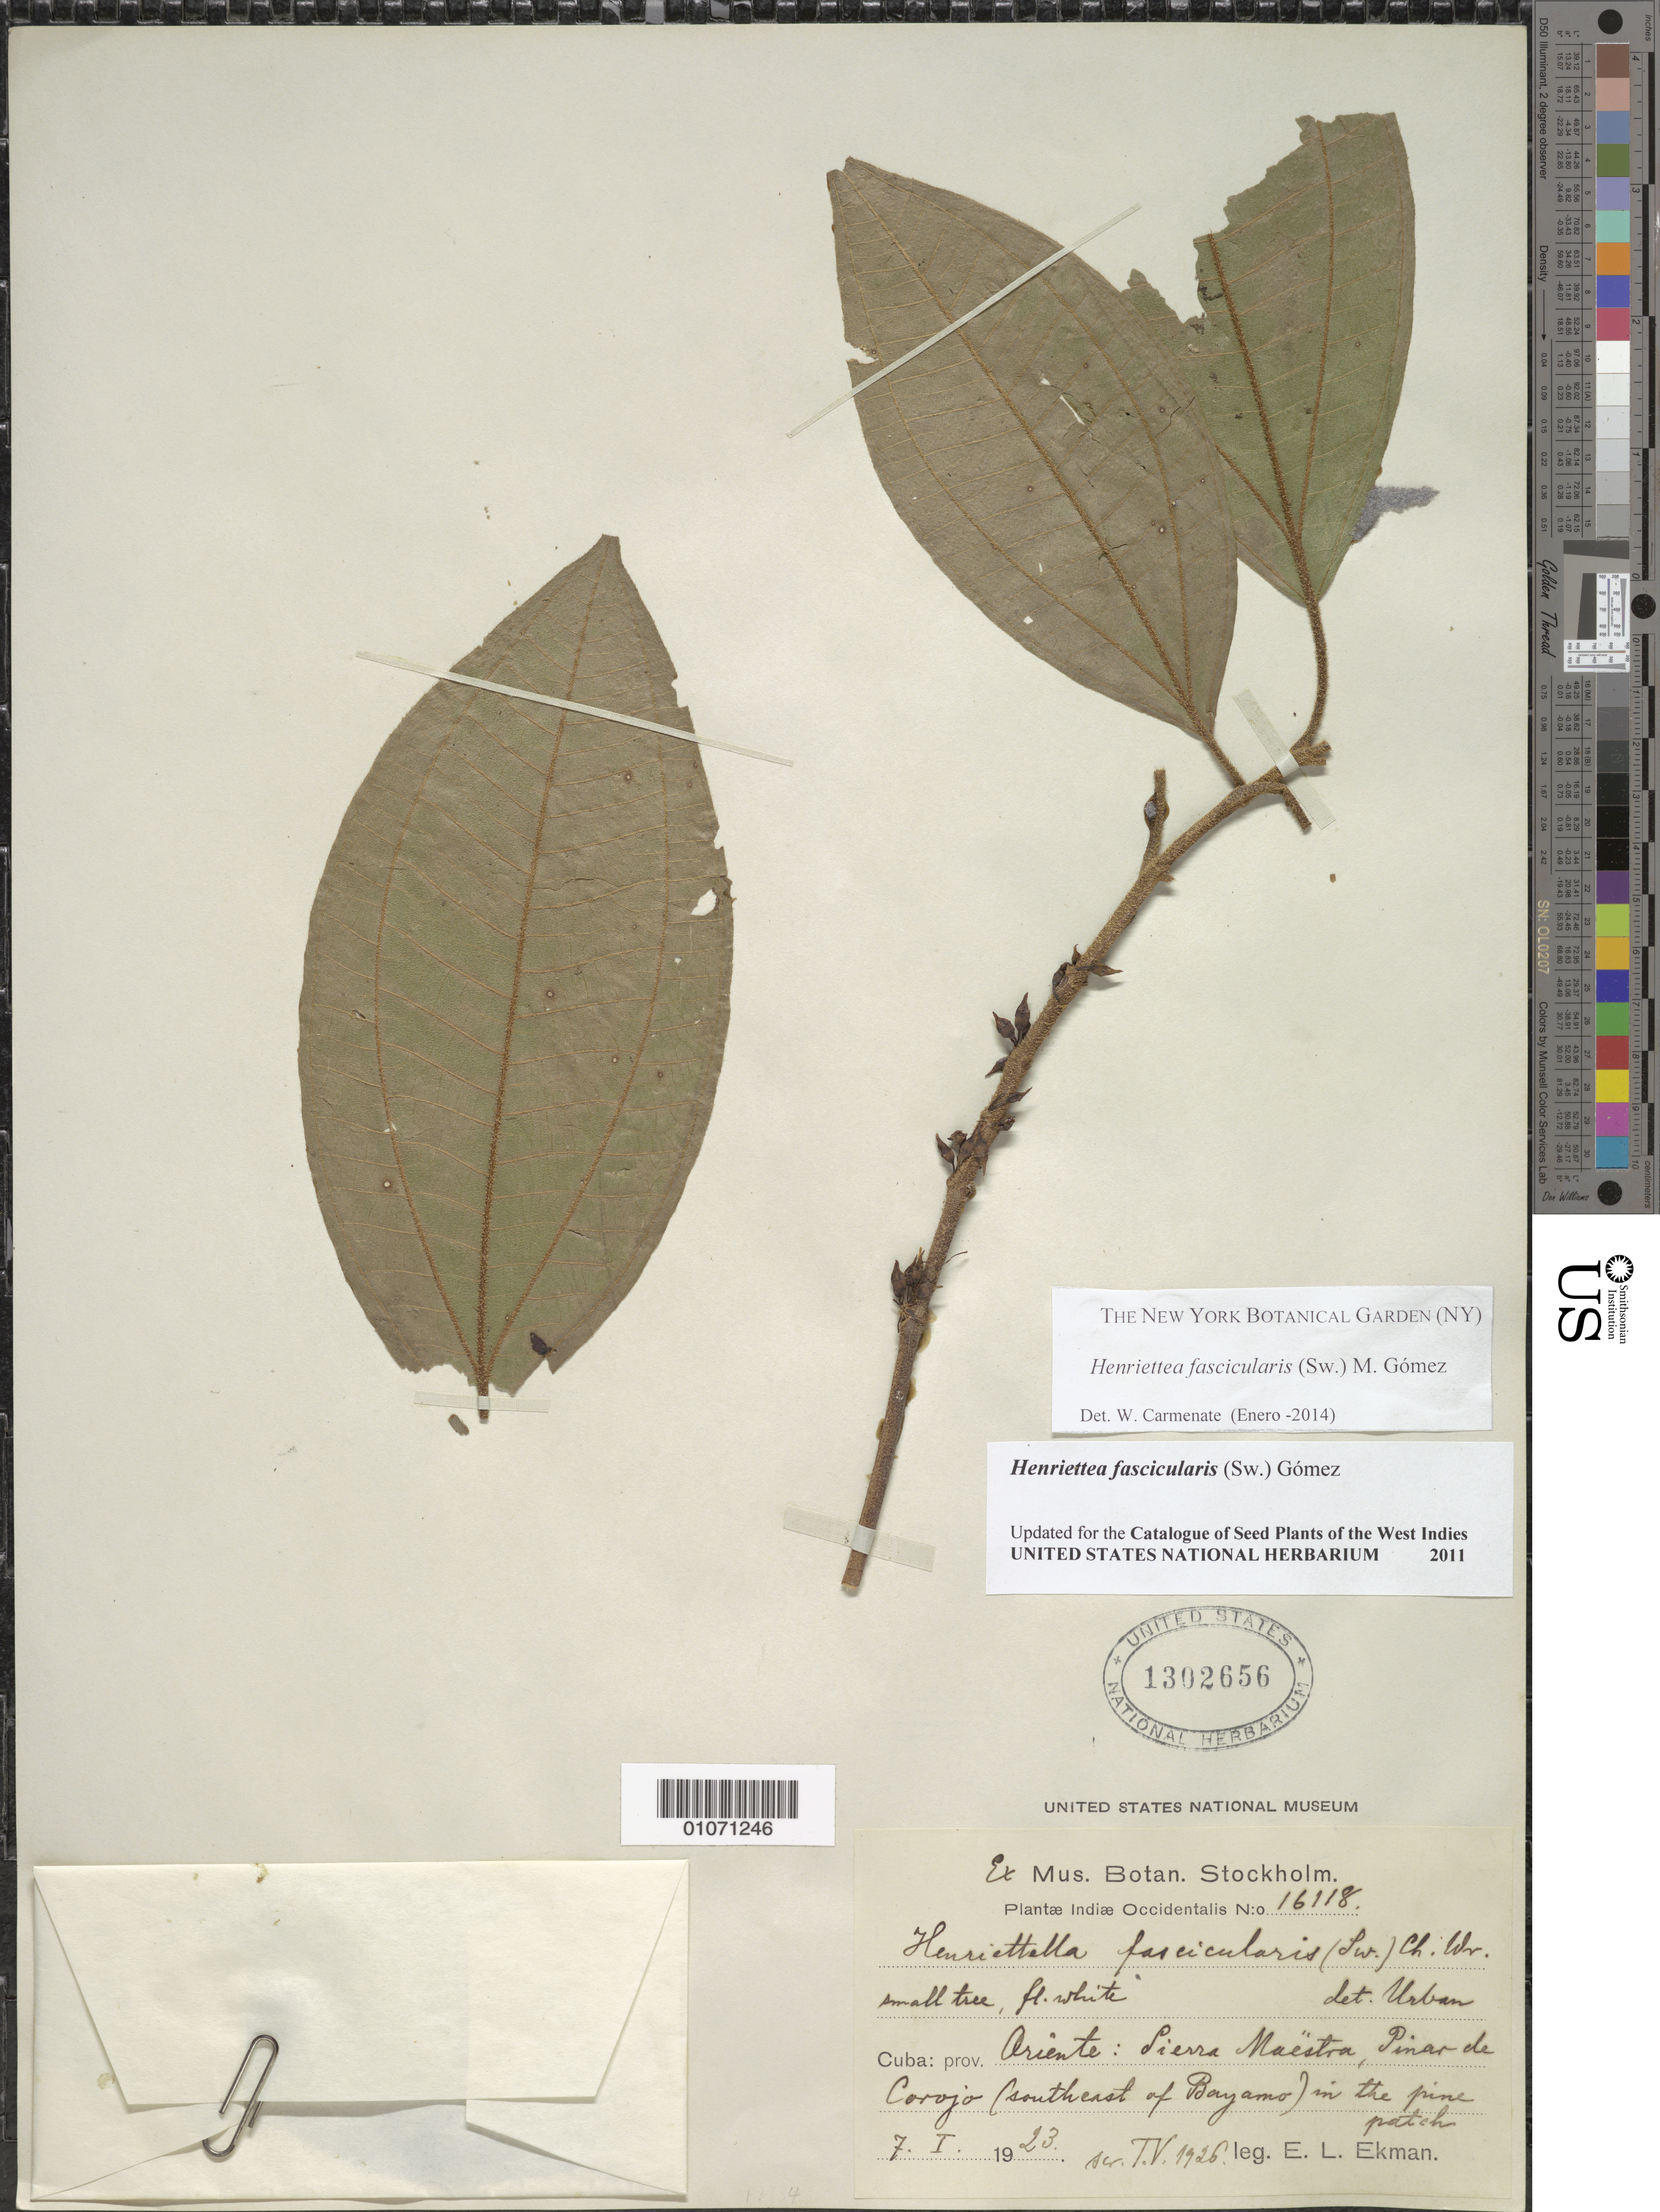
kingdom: Plantae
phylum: Tracheophyta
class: Magnoliopsida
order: Myrtales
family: Melastomataceae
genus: Henriettea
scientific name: Henriettea fascicularis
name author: (Sw.) M. Gómez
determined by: Carmenate, W.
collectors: E. L. Ekman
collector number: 16118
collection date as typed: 07 Jan 1923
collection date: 1923-01-07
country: Cuba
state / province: Oriente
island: Cuba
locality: Sierra Maestra, Pinar de Corojo (SE of Bayamo)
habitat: In the pine patch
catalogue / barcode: US 1302656